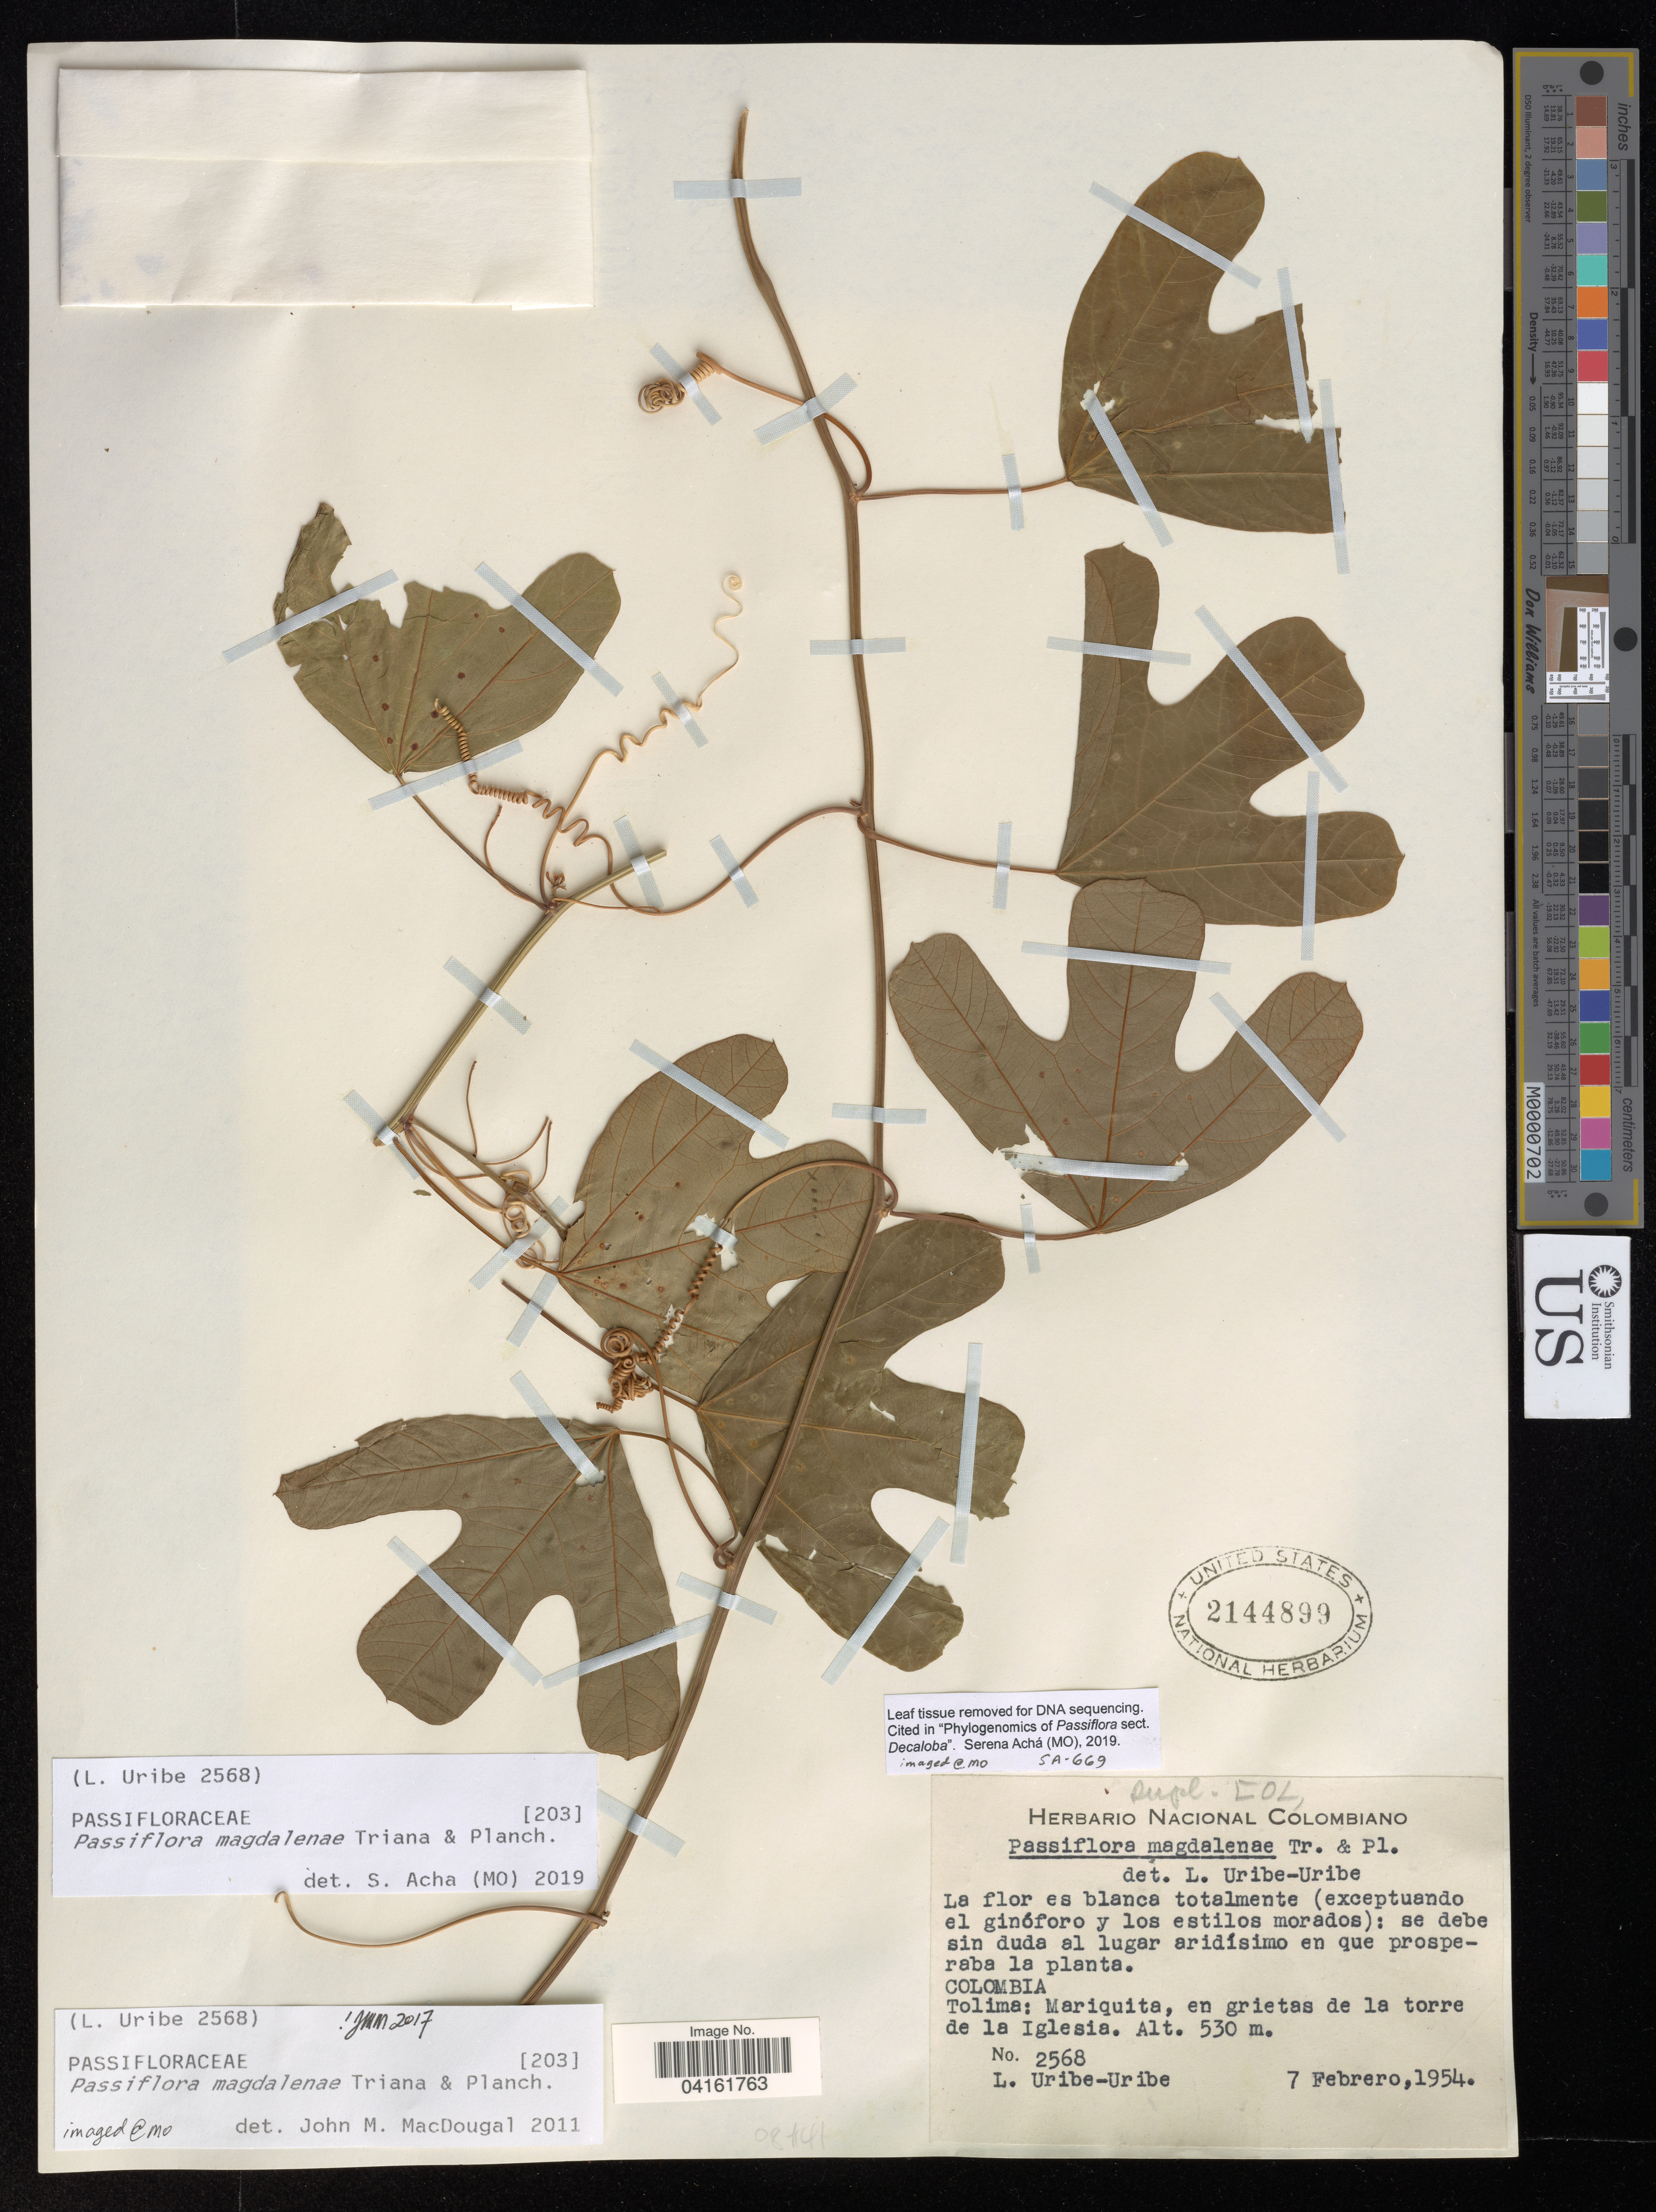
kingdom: Plantae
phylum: Tracheophyta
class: Magnoliopsida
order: Malpighiales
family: Passifloraceae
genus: Passiflora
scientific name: Passiflora magdalenae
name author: Triana & Planch.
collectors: U. Uribe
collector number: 2568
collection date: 1954-02-07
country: Colombia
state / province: Tolima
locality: Mariquita, en grietas de la torre de la Iglesia.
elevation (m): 530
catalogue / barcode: US 2144899